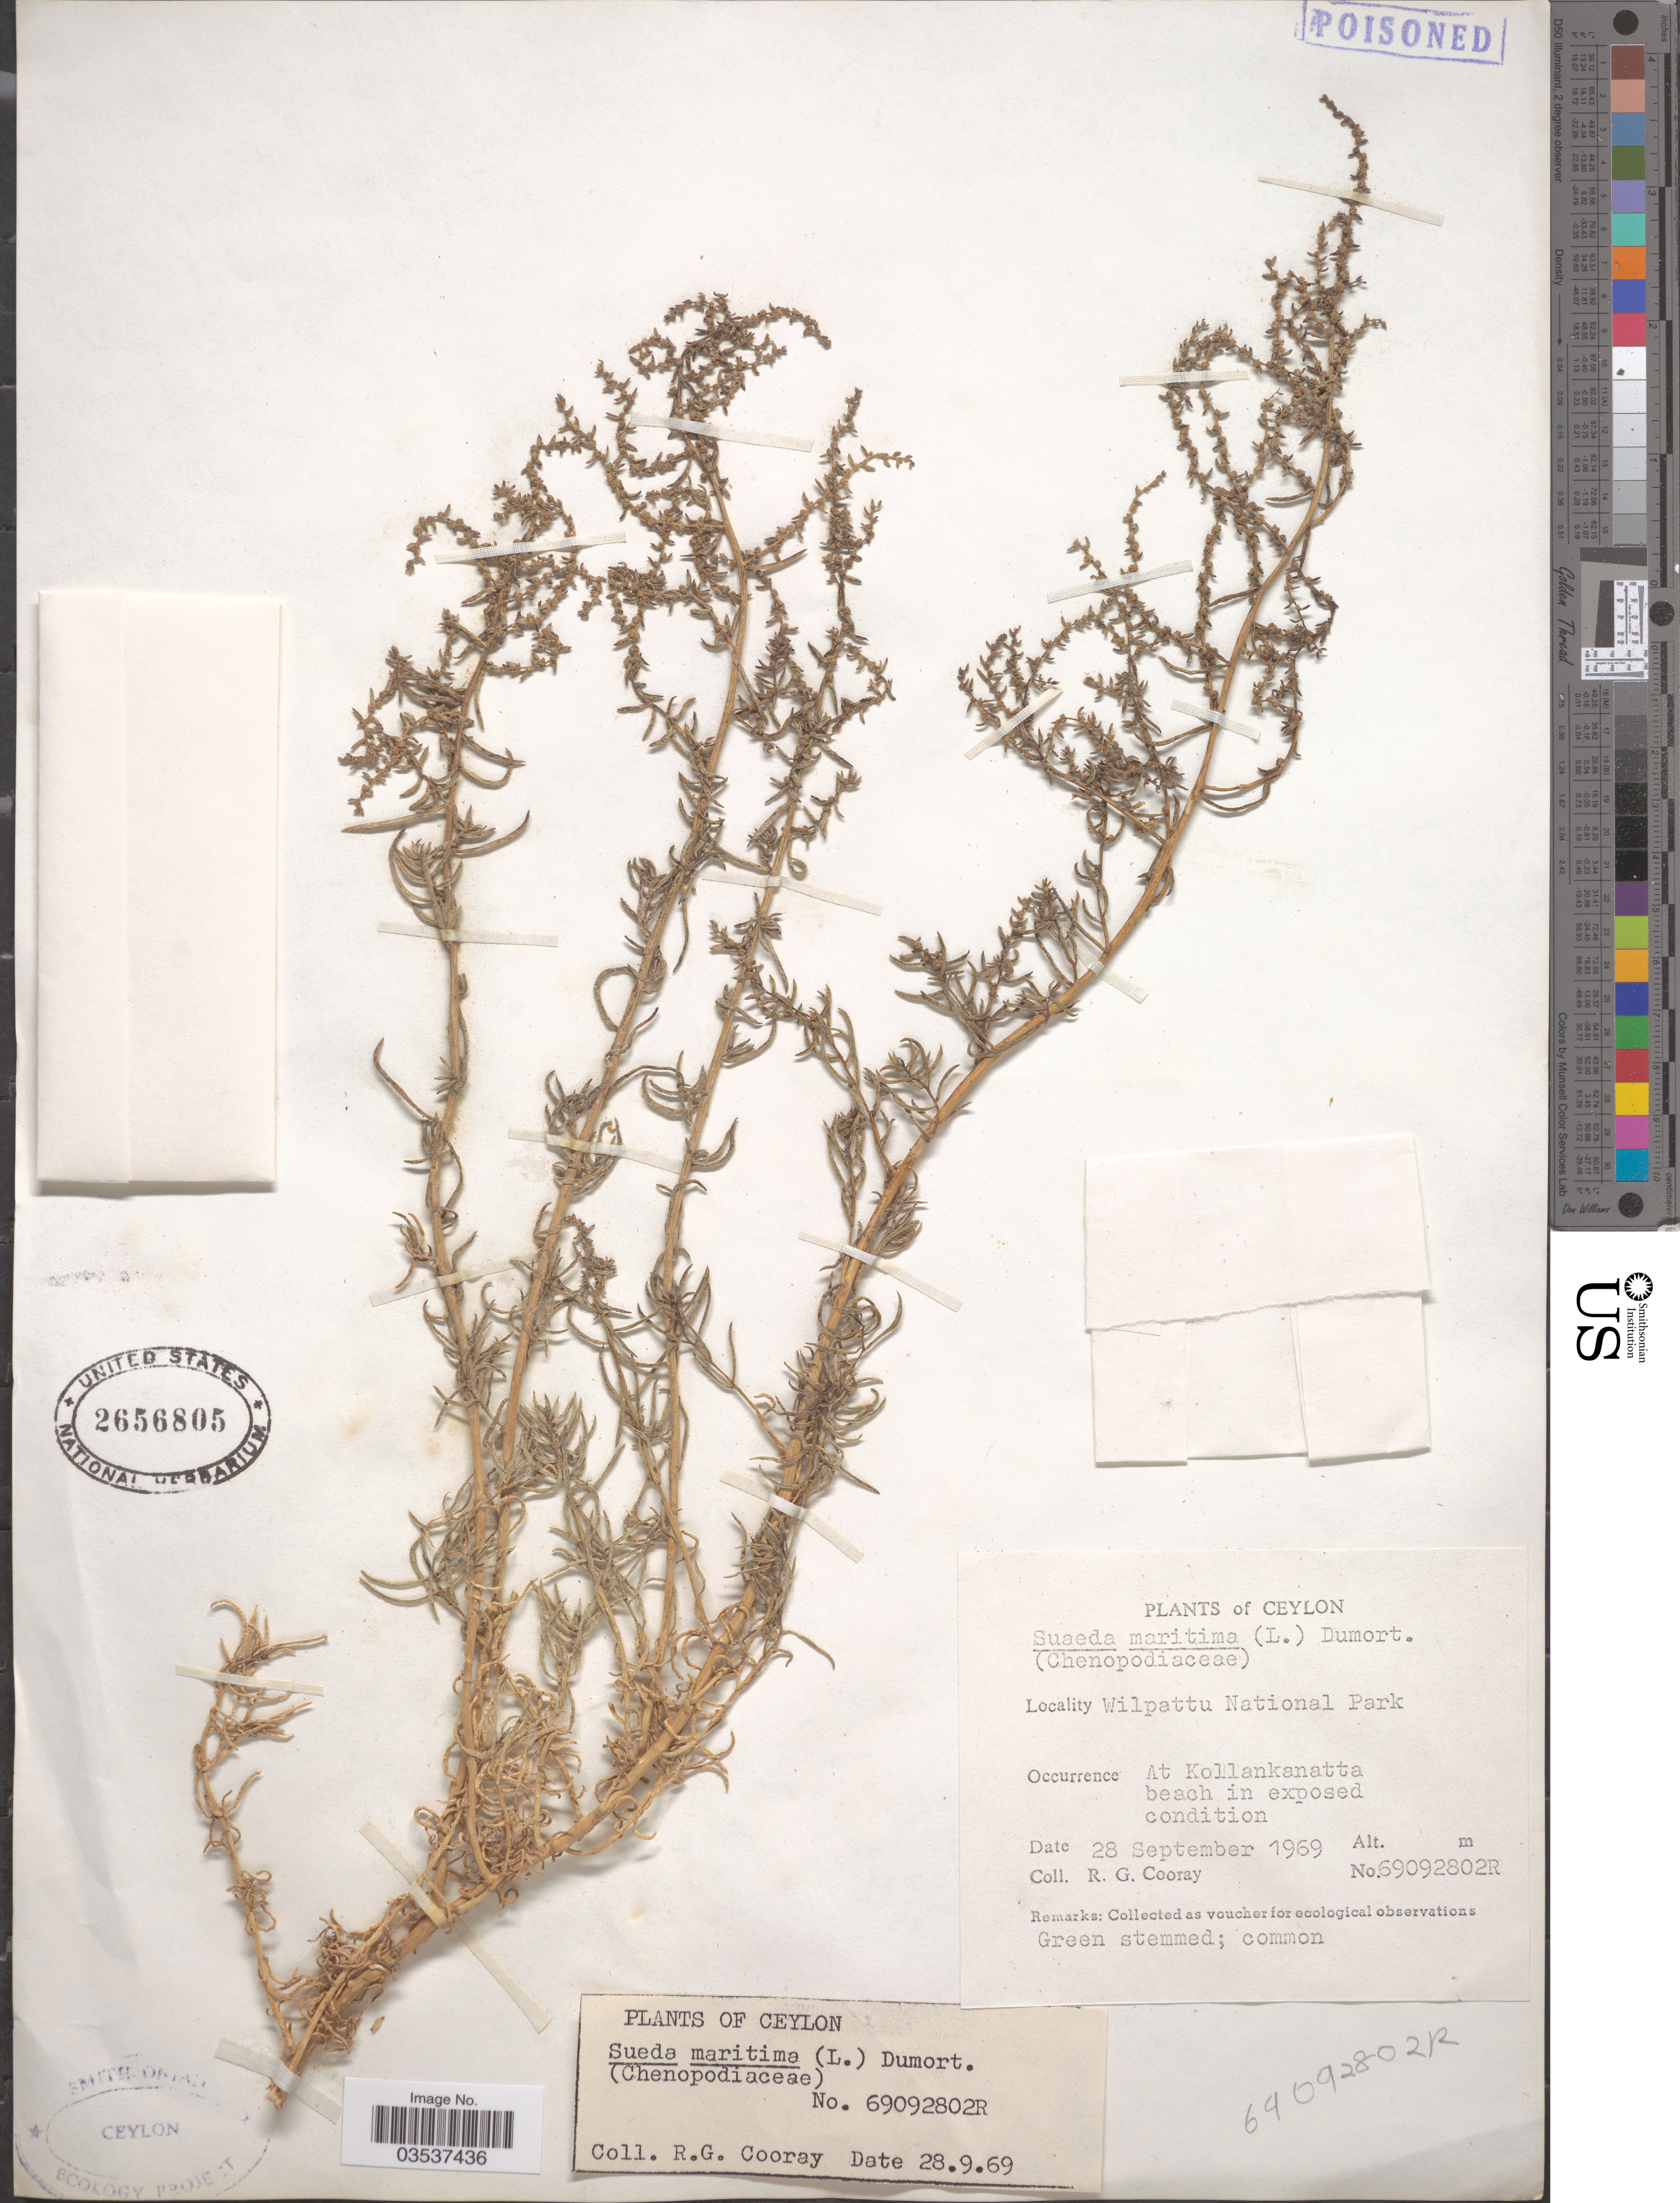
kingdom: Plantae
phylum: Tracheophyta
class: Magnoliopsida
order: Caryophyllales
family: Amaranthaceae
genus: Suaeda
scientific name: Suaeda maritima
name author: (L.) Dumort.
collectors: R. Cooray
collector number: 69092802R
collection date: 1969-09-28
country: Sri Lanka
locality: Ceylon. Wilpattu National Park. At Kollankanatta beach in exposed condition.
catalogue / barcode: US 2656805